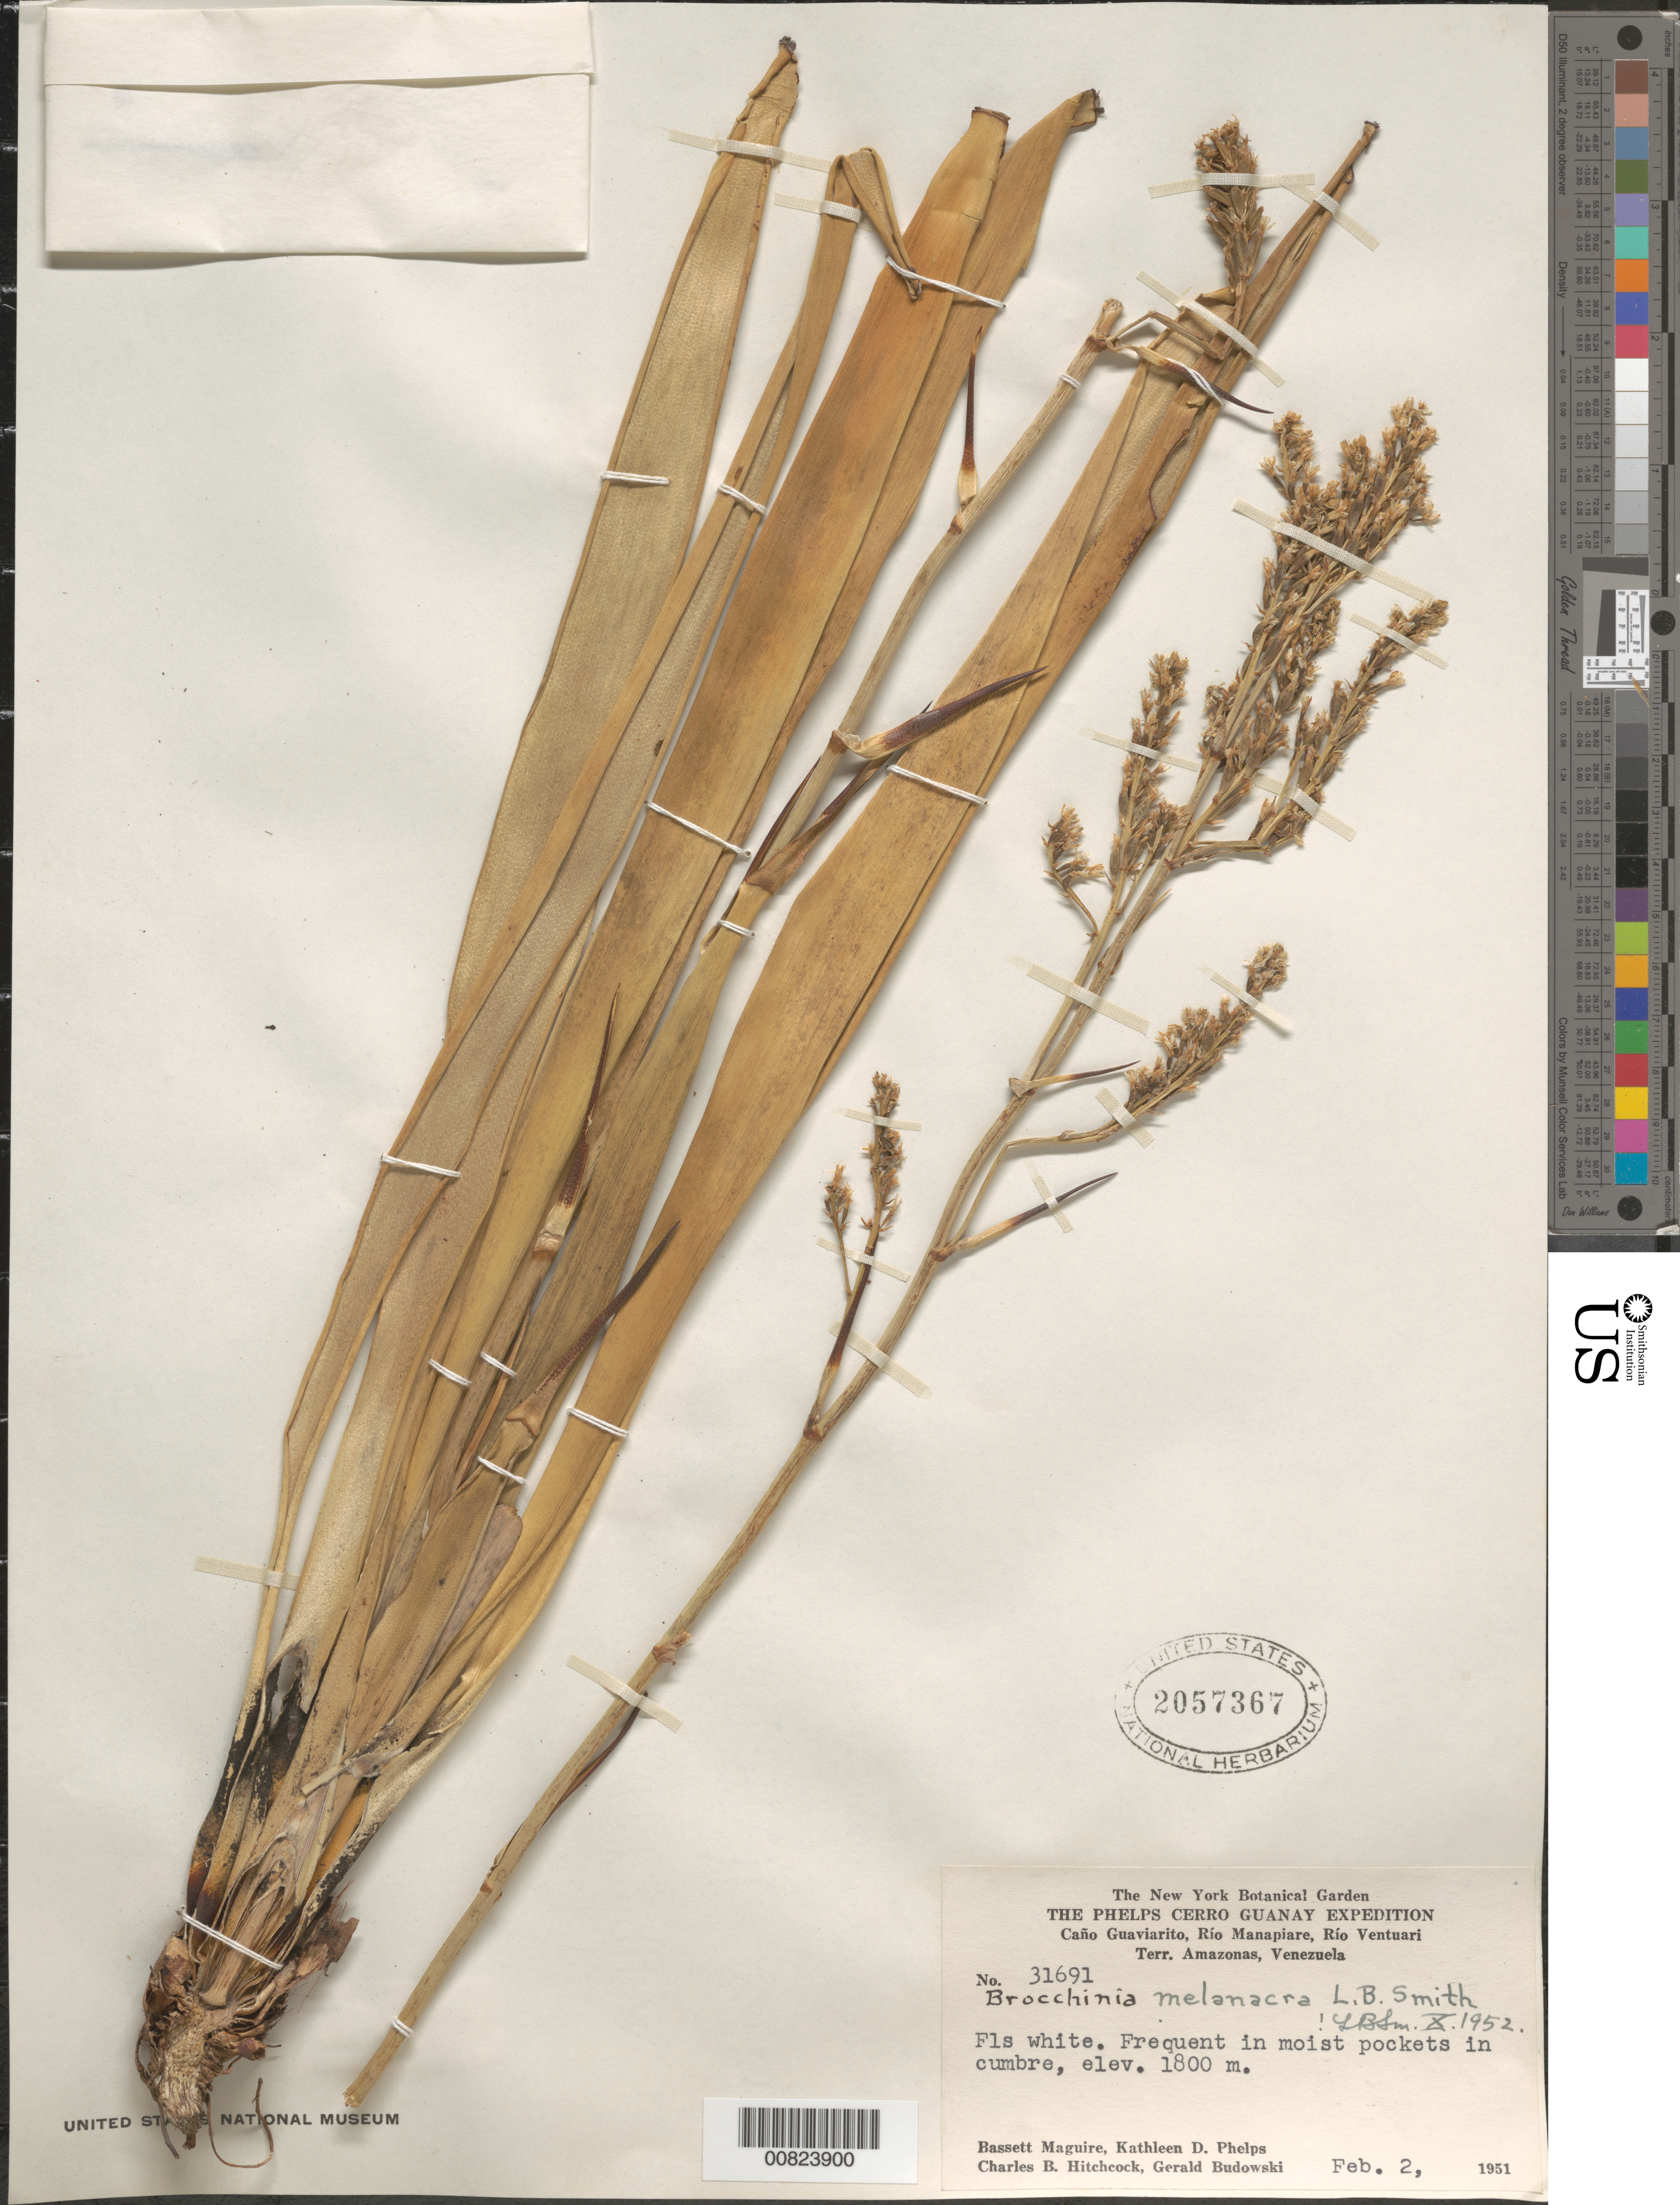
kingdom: Plantae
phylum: Tracheophyta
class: Liliopsida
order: Poales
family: Bromeliaceae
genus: Brocchinia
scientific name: Brocchinia melanacra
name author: L.B. Sm.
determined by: Smith, Lyman B., (US), NMNH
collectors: B. Maguire, K. D. Phelps, C. B. Hitchcock & G. Budowski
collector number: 31691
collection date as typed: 2-Feb-51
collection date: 1951-02-02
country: Venezuela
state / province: Amazonas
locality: Caño Guaviarito, Río Manapiare, Río Ventuari, Cerro Guanay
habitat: Moist pockets in cumbre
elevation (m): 1800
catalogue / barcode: US 2057367